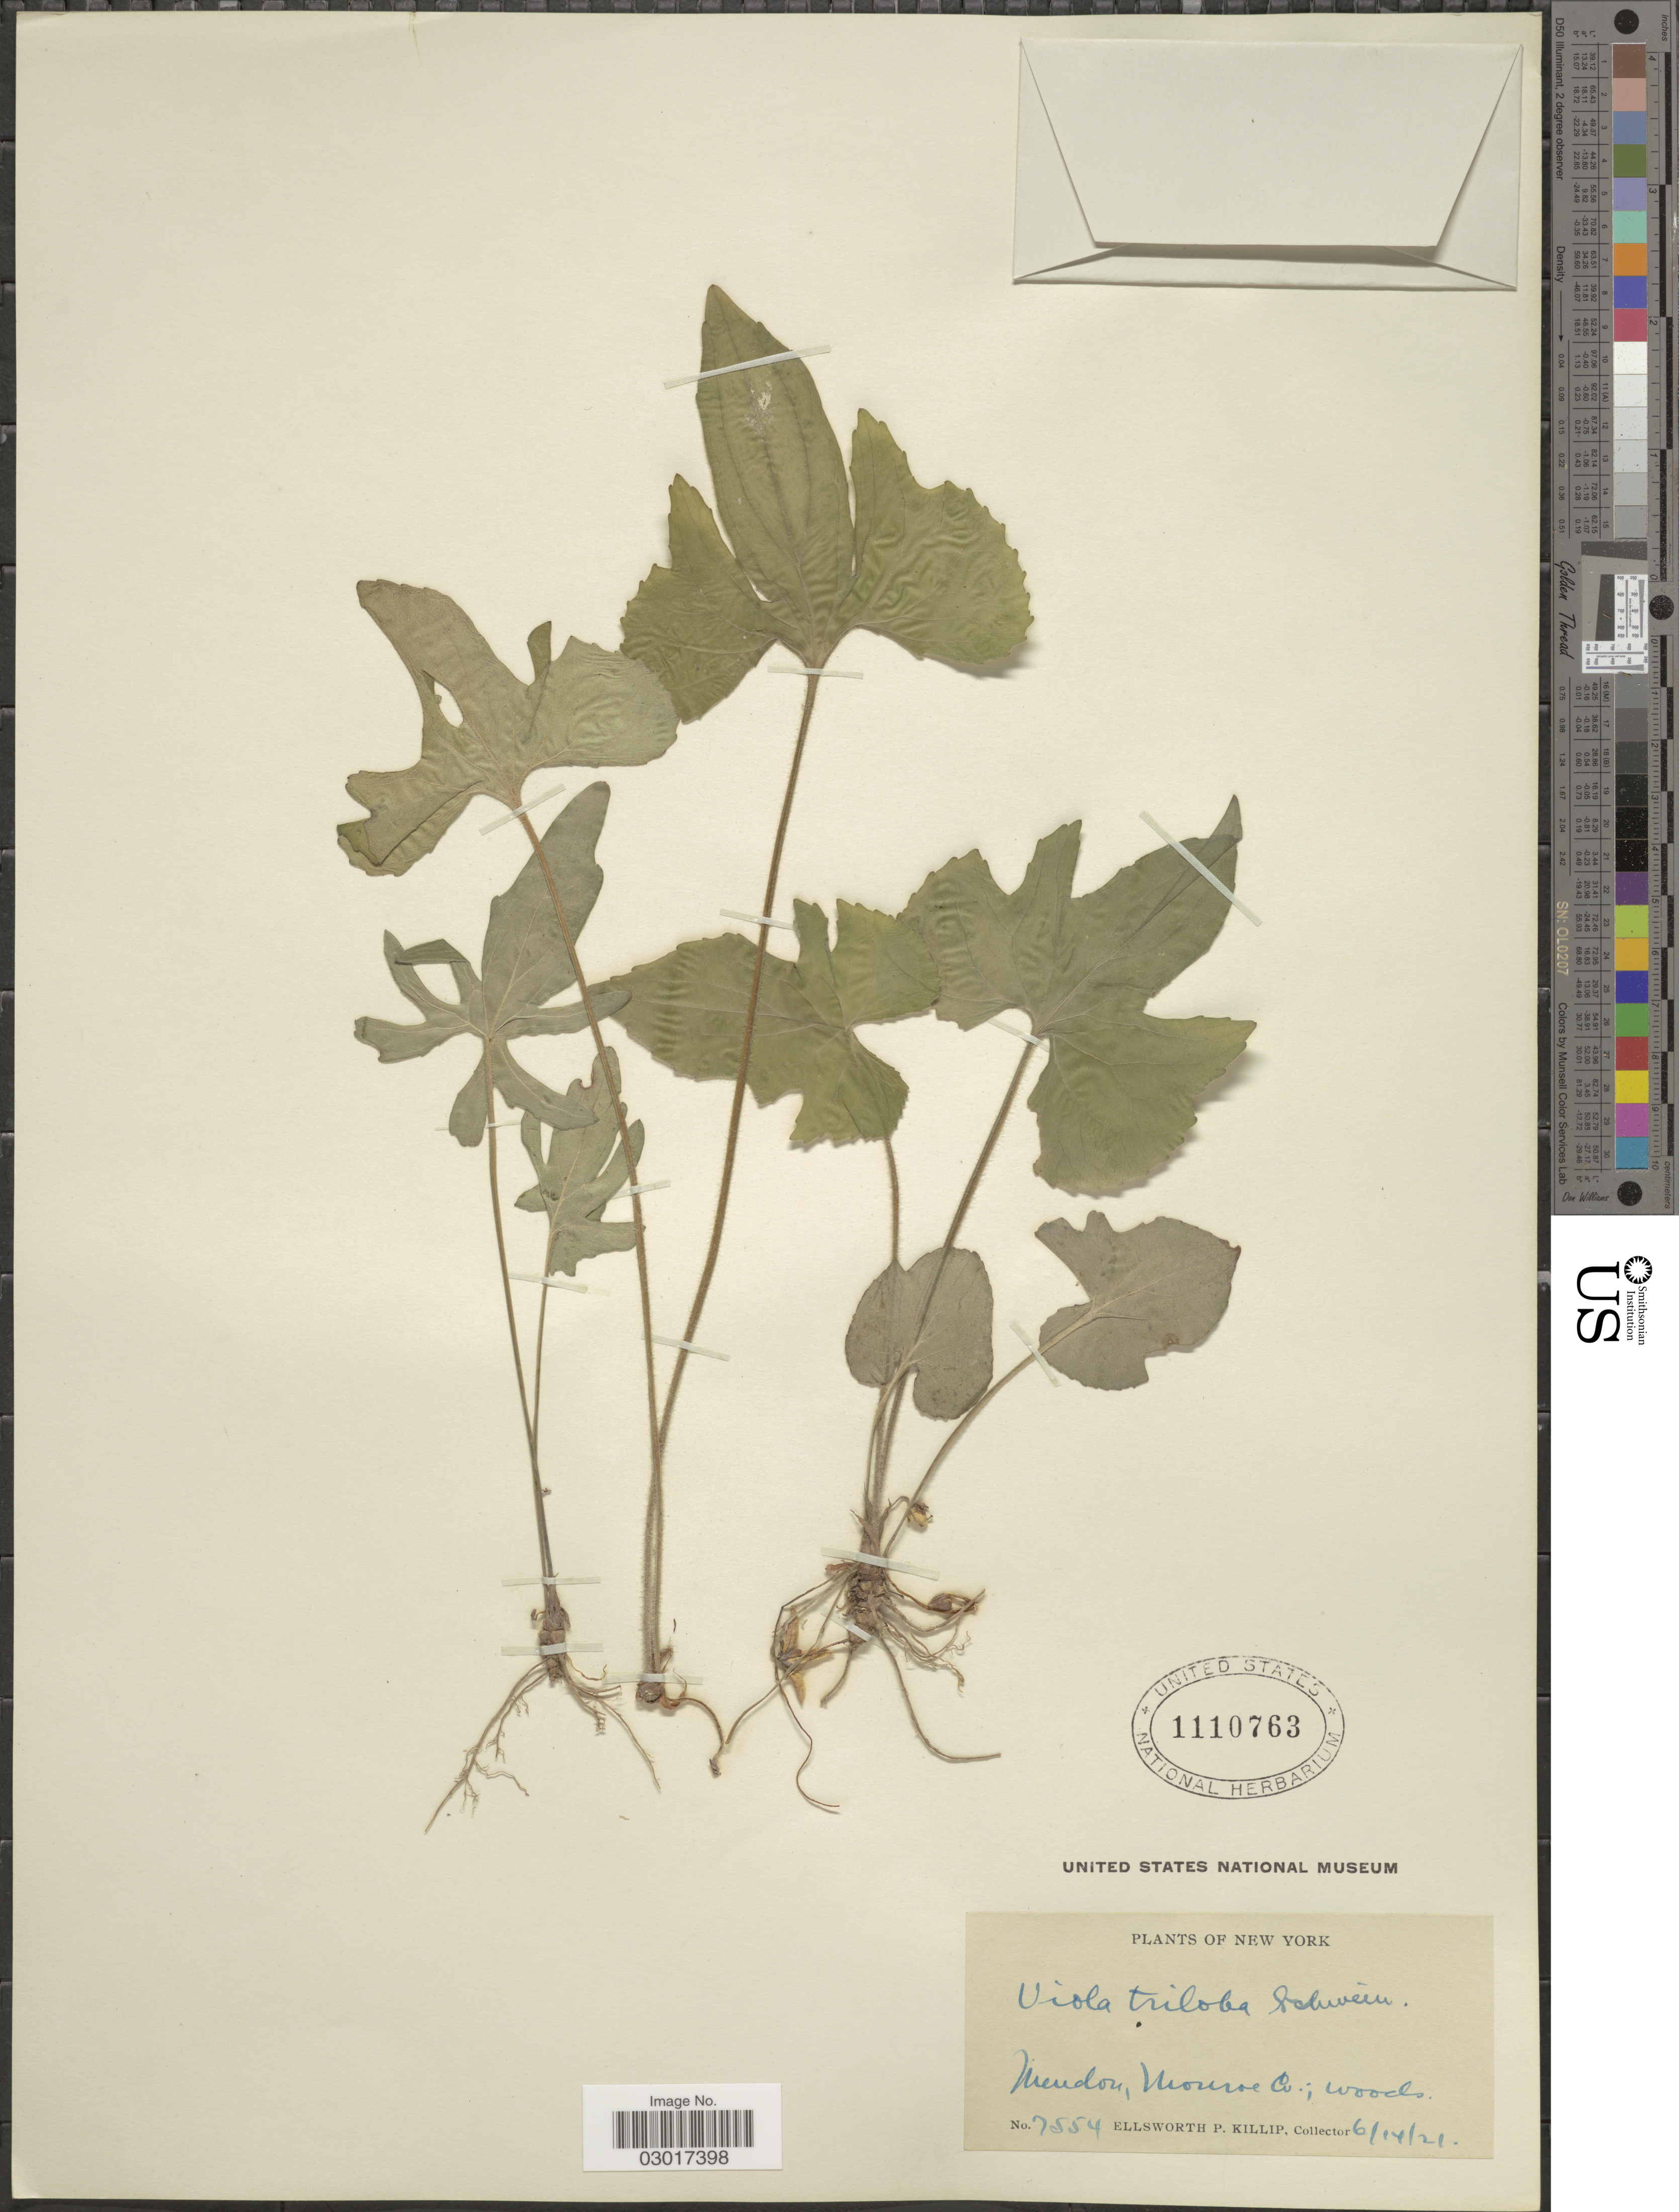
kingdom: Plantae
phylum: Tracheophyta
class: Magnoliopsida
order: Malpighiales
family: Violaceae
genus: Viola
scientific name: Viola triloba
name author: Schwein.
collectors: E. P. Killip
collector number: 7554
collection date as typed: Transcribed d/m/y: 24/6/21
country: United States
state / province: New York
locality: Mendon, Monroe Co.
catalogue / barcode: US 1110763